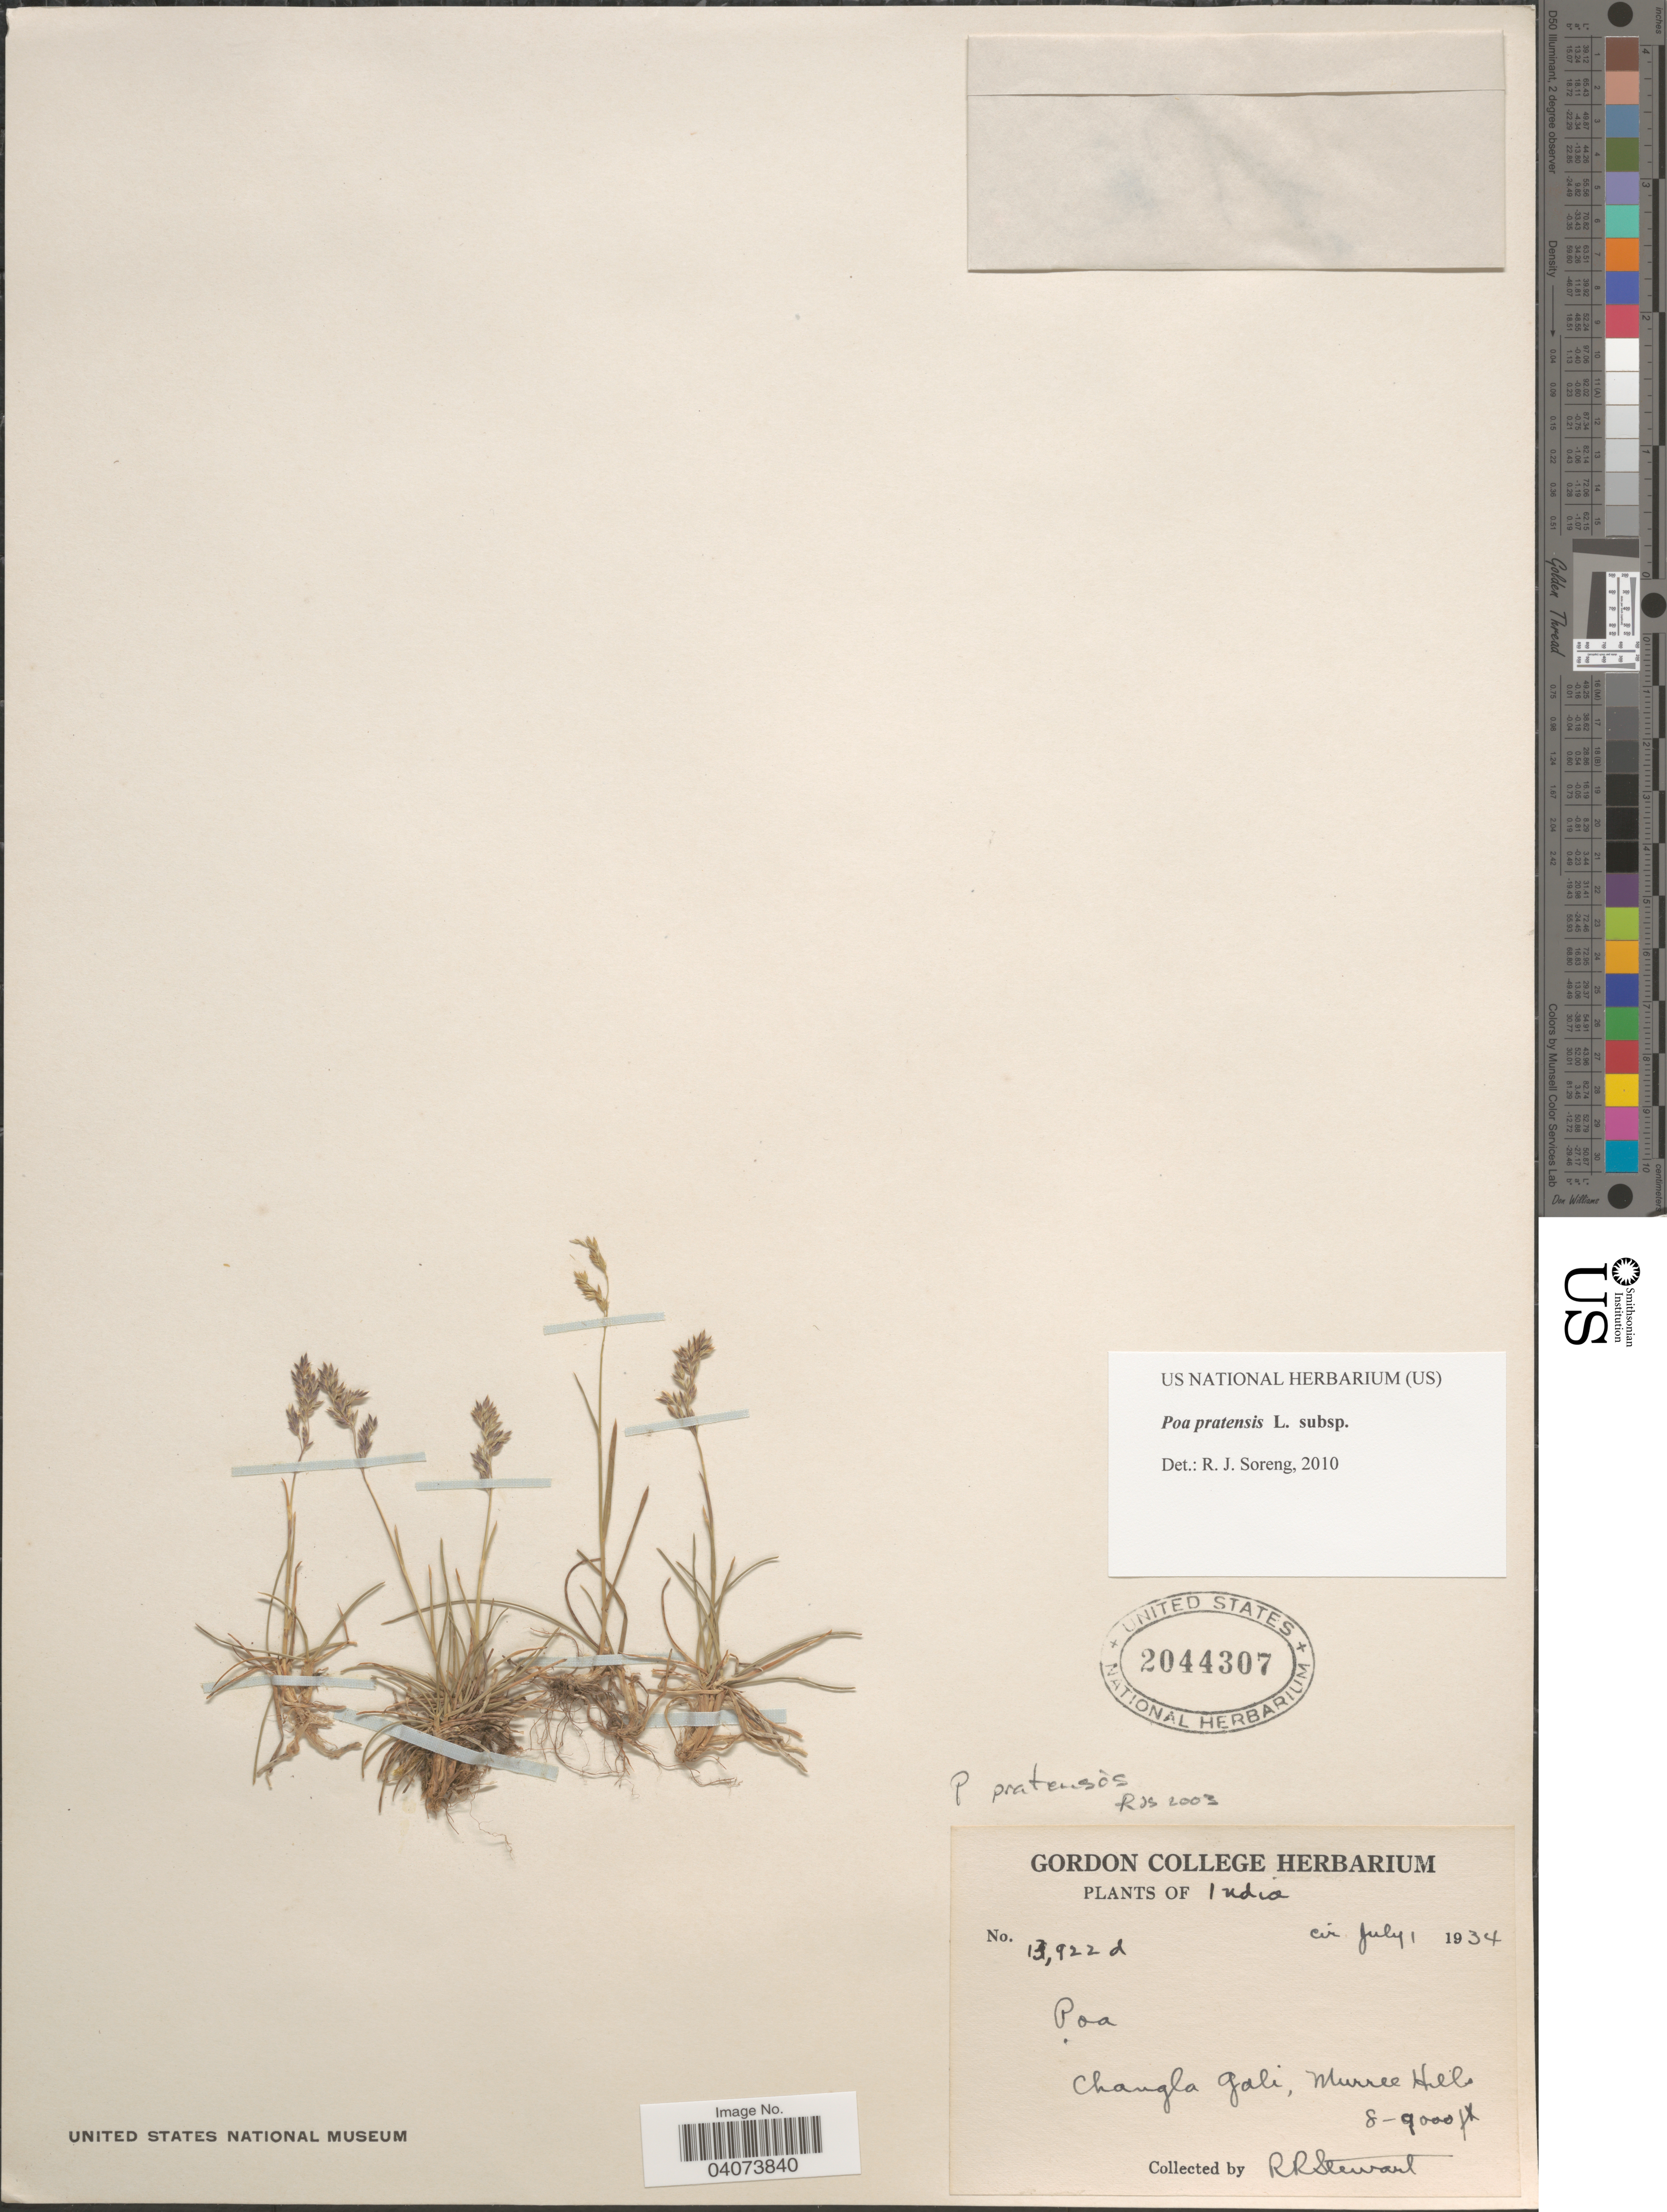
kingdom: Plantae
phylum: Tracheophyta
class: Liliopsida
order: Poales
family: Poaceae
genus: Poa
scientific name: Poa pratensis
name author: L.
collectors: R. Stewart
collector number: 13922d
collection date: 1934-07-01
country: Pakistan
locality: Changla Gali, Murree Hills.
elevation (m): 2438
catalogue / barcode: US 2044307